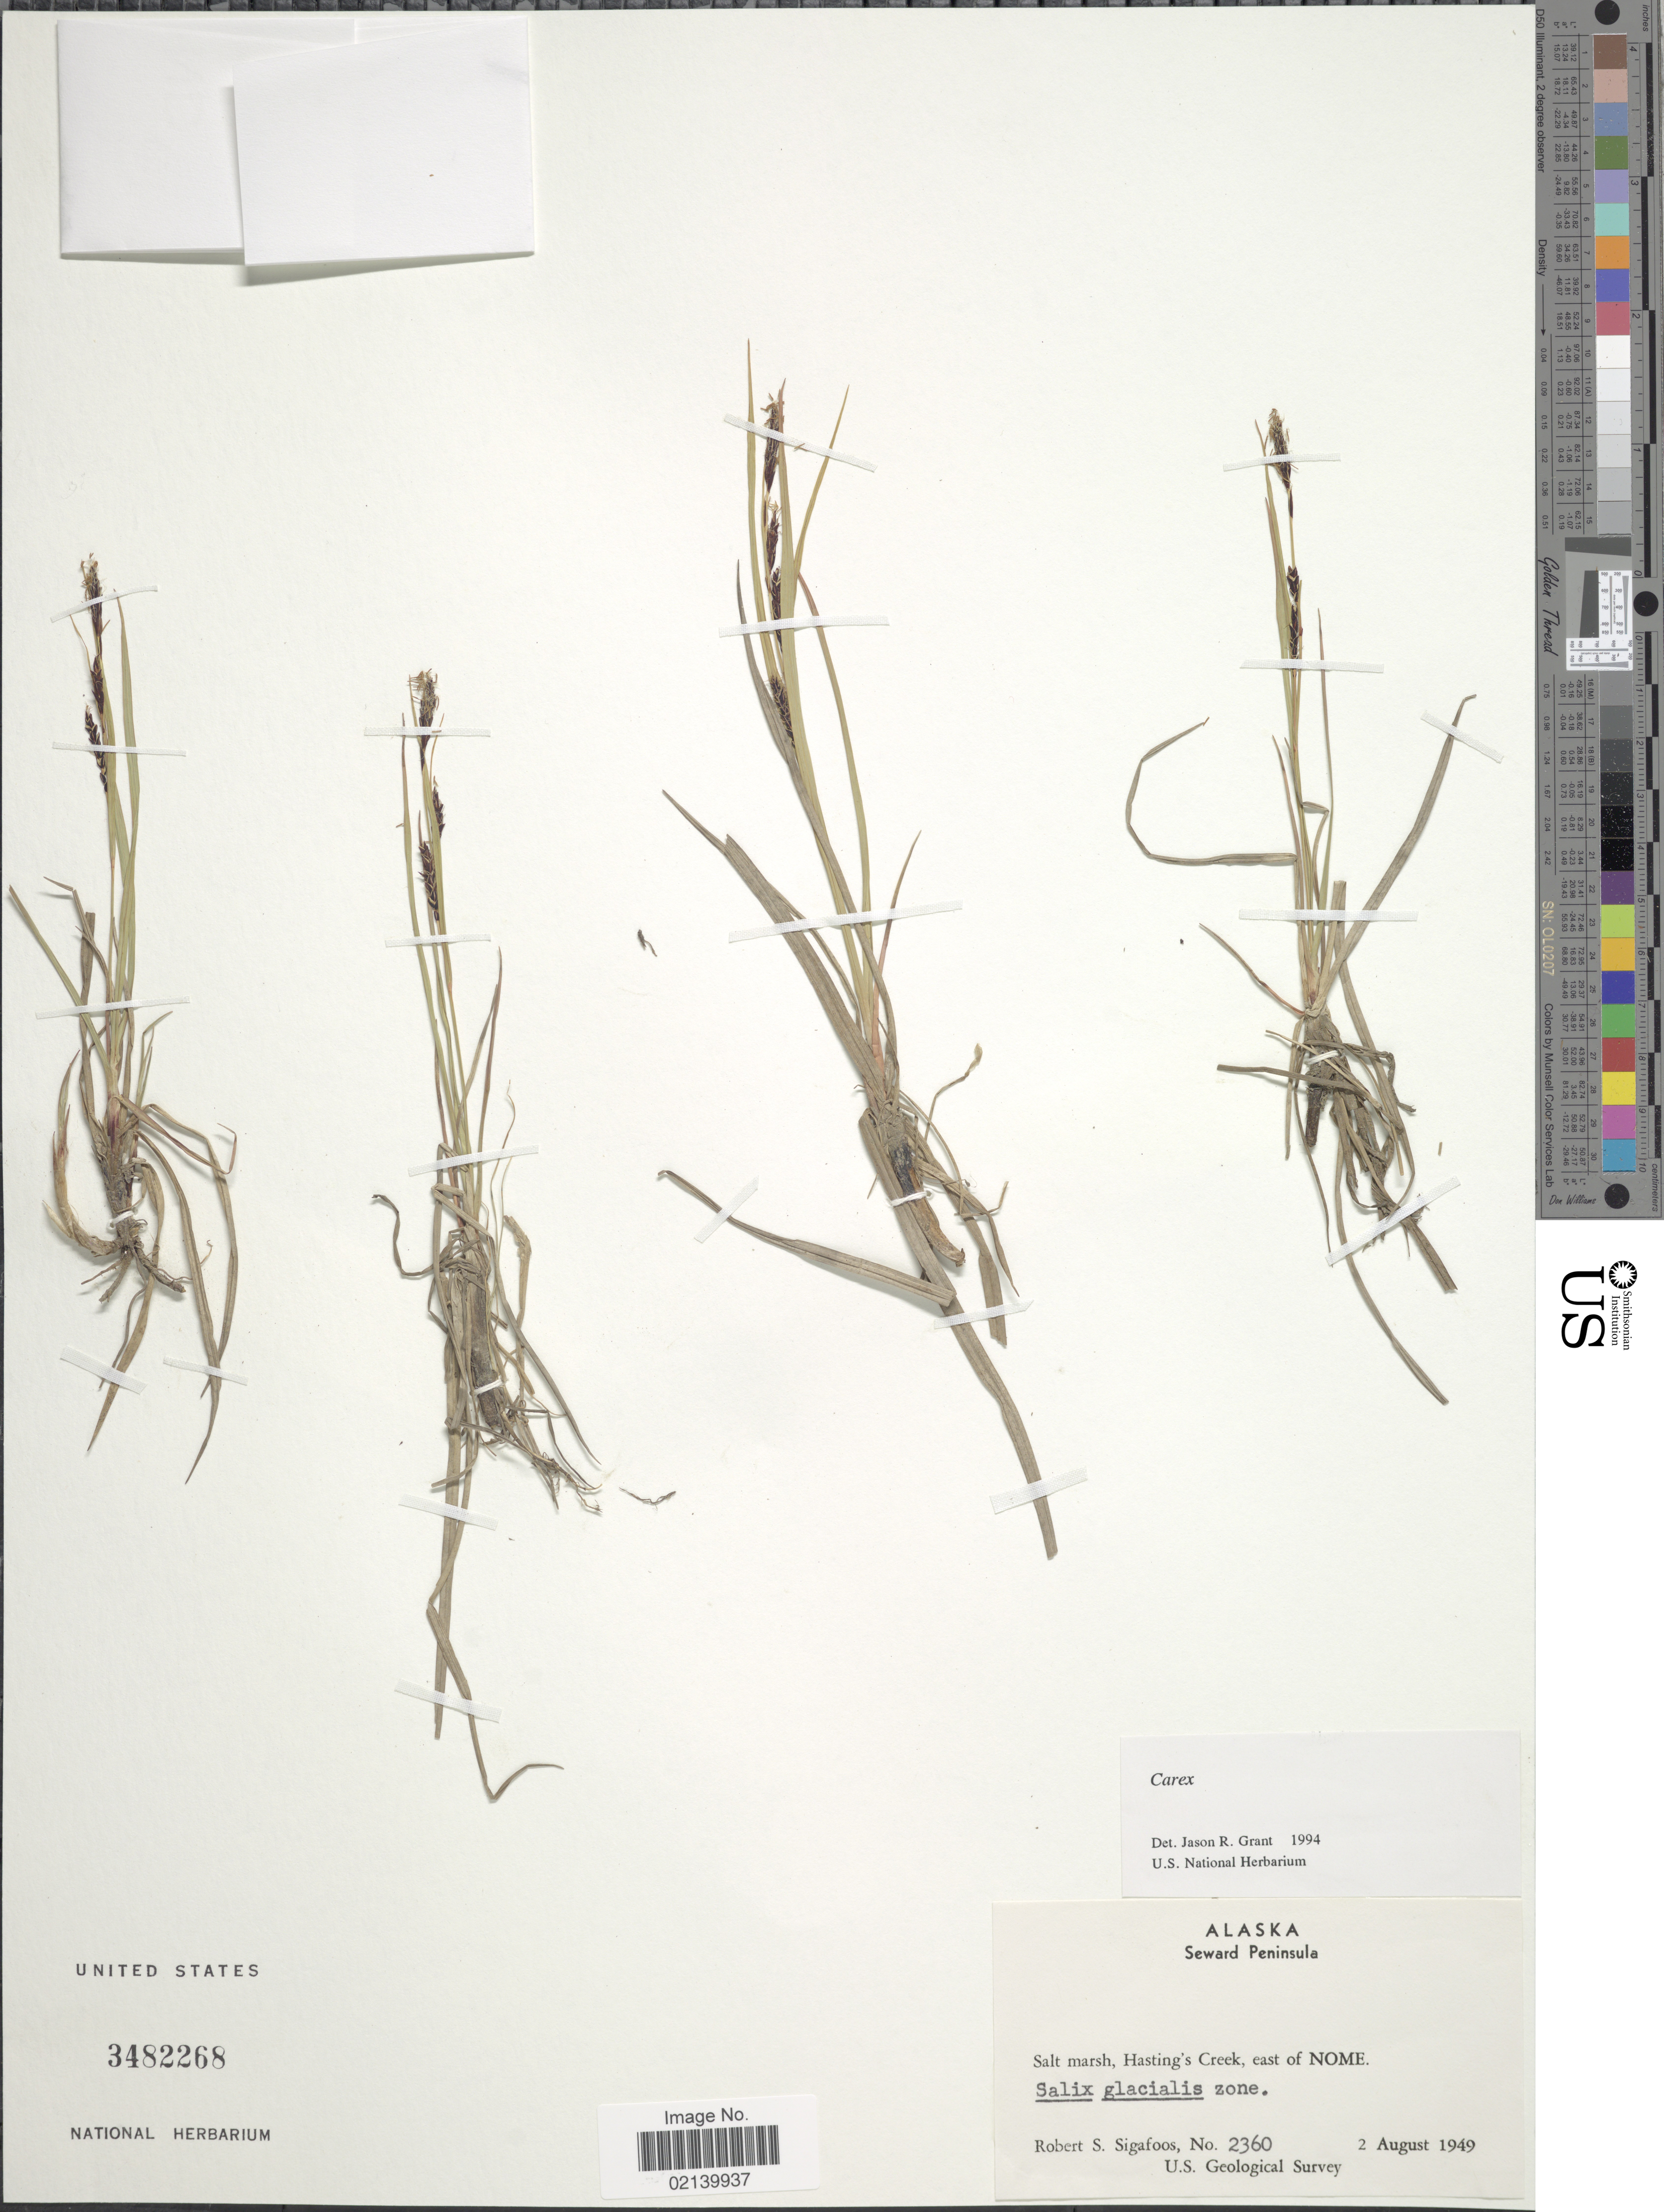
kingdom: Plantae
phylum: Tracheophyta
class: Liliopsida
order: Poales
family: Cyperaceae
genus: Carex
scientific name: Carex sp.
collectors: R. Sigafoos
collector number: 2360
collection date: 1949-06-02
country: United States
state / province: Alaska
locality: Alaska, Seward Peninsula. Salt marsh, Hasting's Creek, east of Nome.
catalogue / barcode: US 3482268